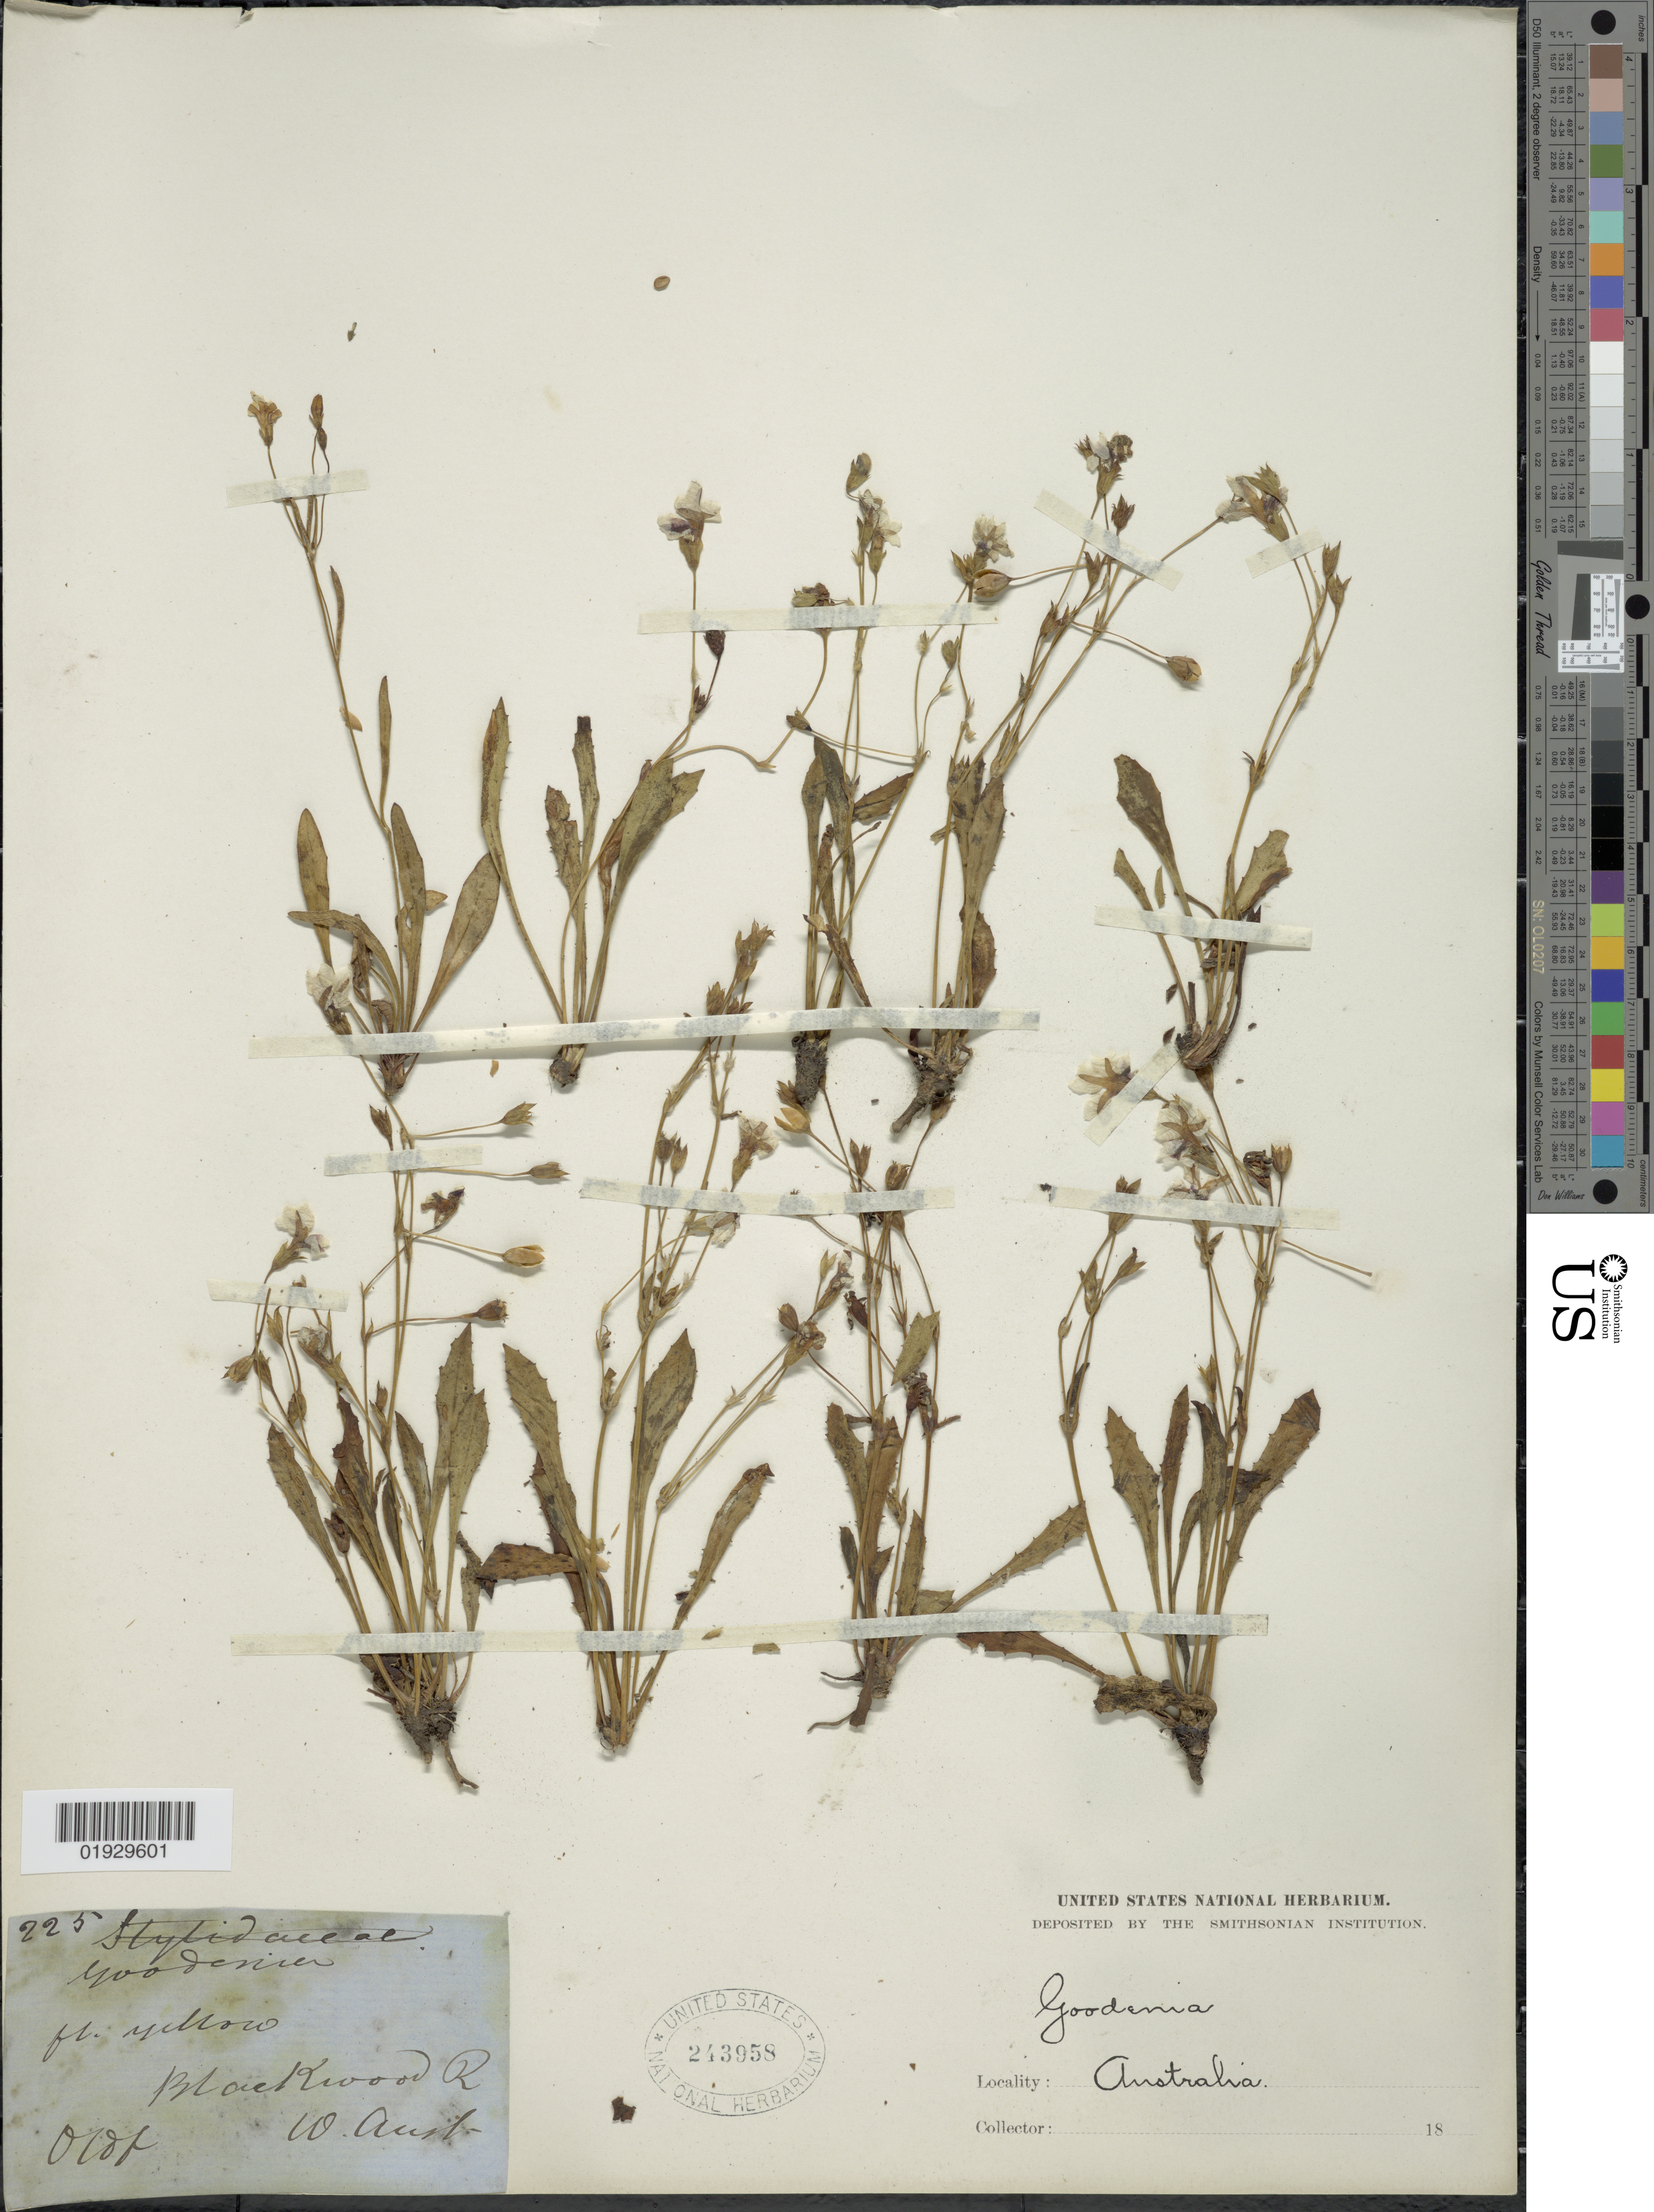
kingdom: Plantae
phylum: Tracheophyta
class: Magnoliopsida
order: Asterales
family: Goodeniaceae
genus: Goodenia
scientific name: Goodenia sp.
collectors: ex herb. United States National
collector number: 225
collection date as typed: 18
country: Australia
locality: Blackwood R, W. Aust.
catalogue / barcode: US 243958